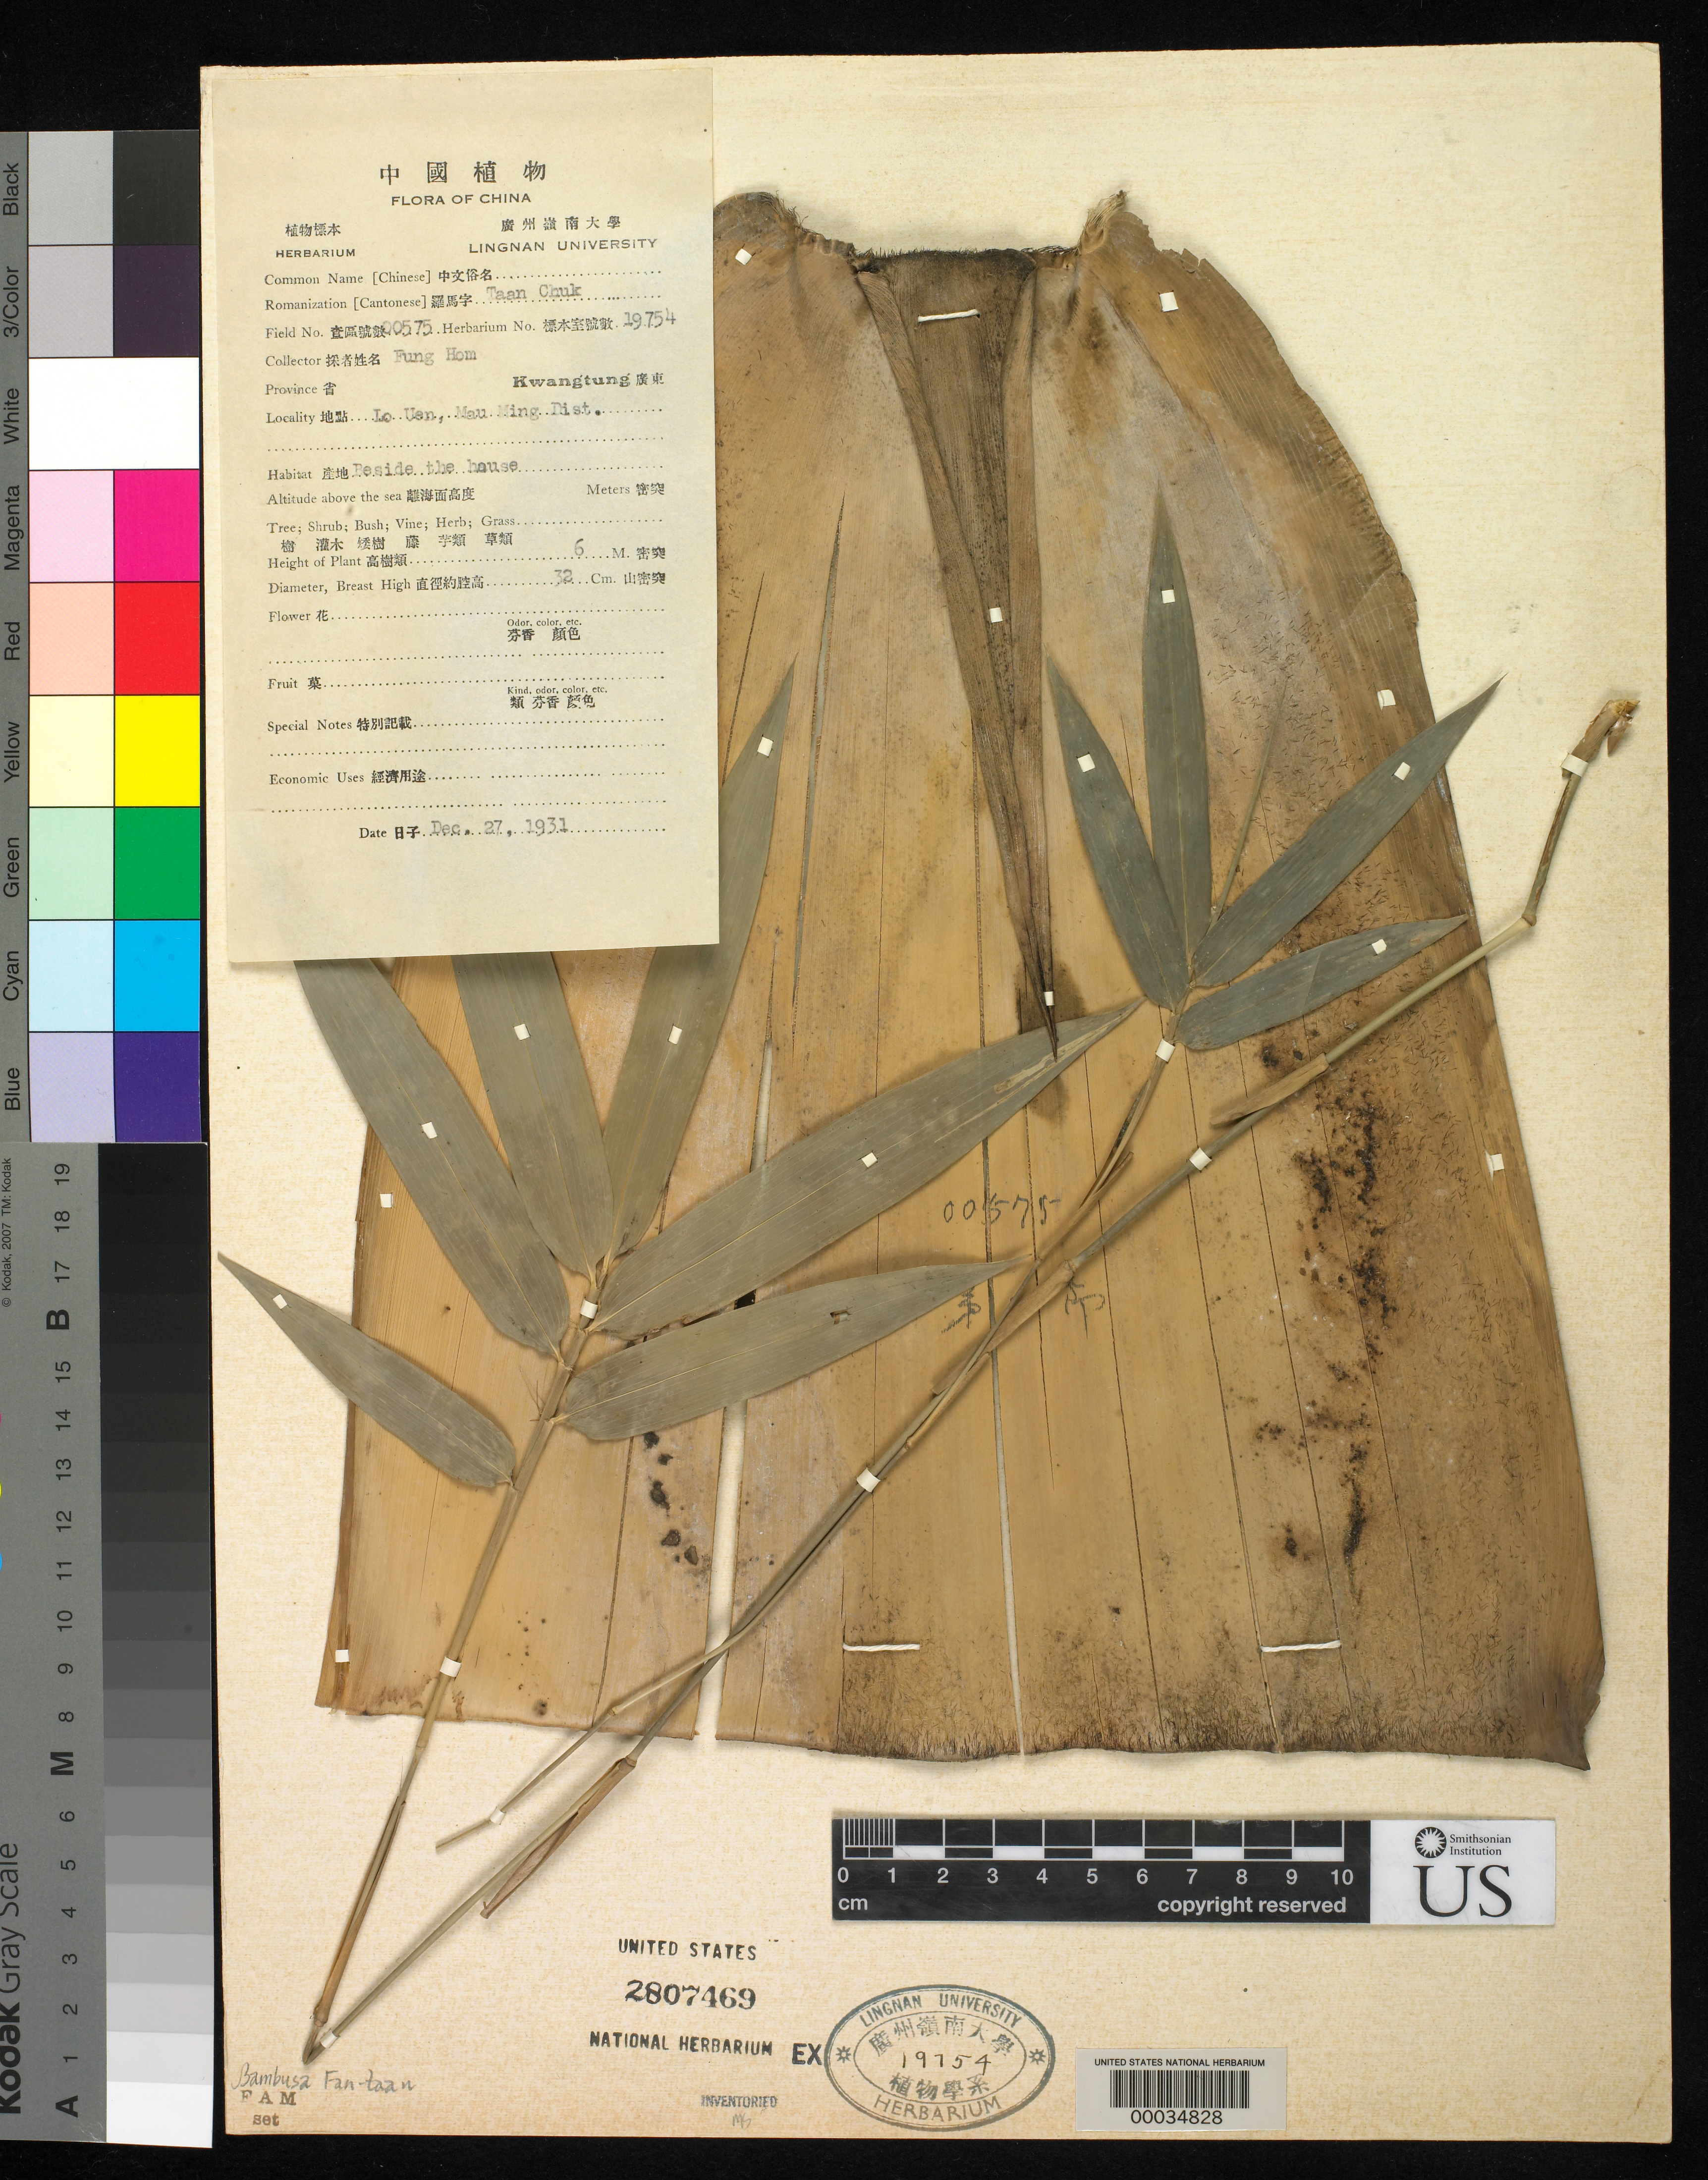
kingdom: Plantae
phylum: Tracheophyta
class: Liliopsida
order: Poales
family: Poaceae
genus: Bambusa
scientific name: Bambusa fan-taan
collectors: H. L. Fung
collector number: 575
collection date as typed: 27 Dec 1931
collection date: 1931-12-27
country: China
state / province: Guangdong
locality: Lo uen, mau ming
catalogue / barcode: US 2807469